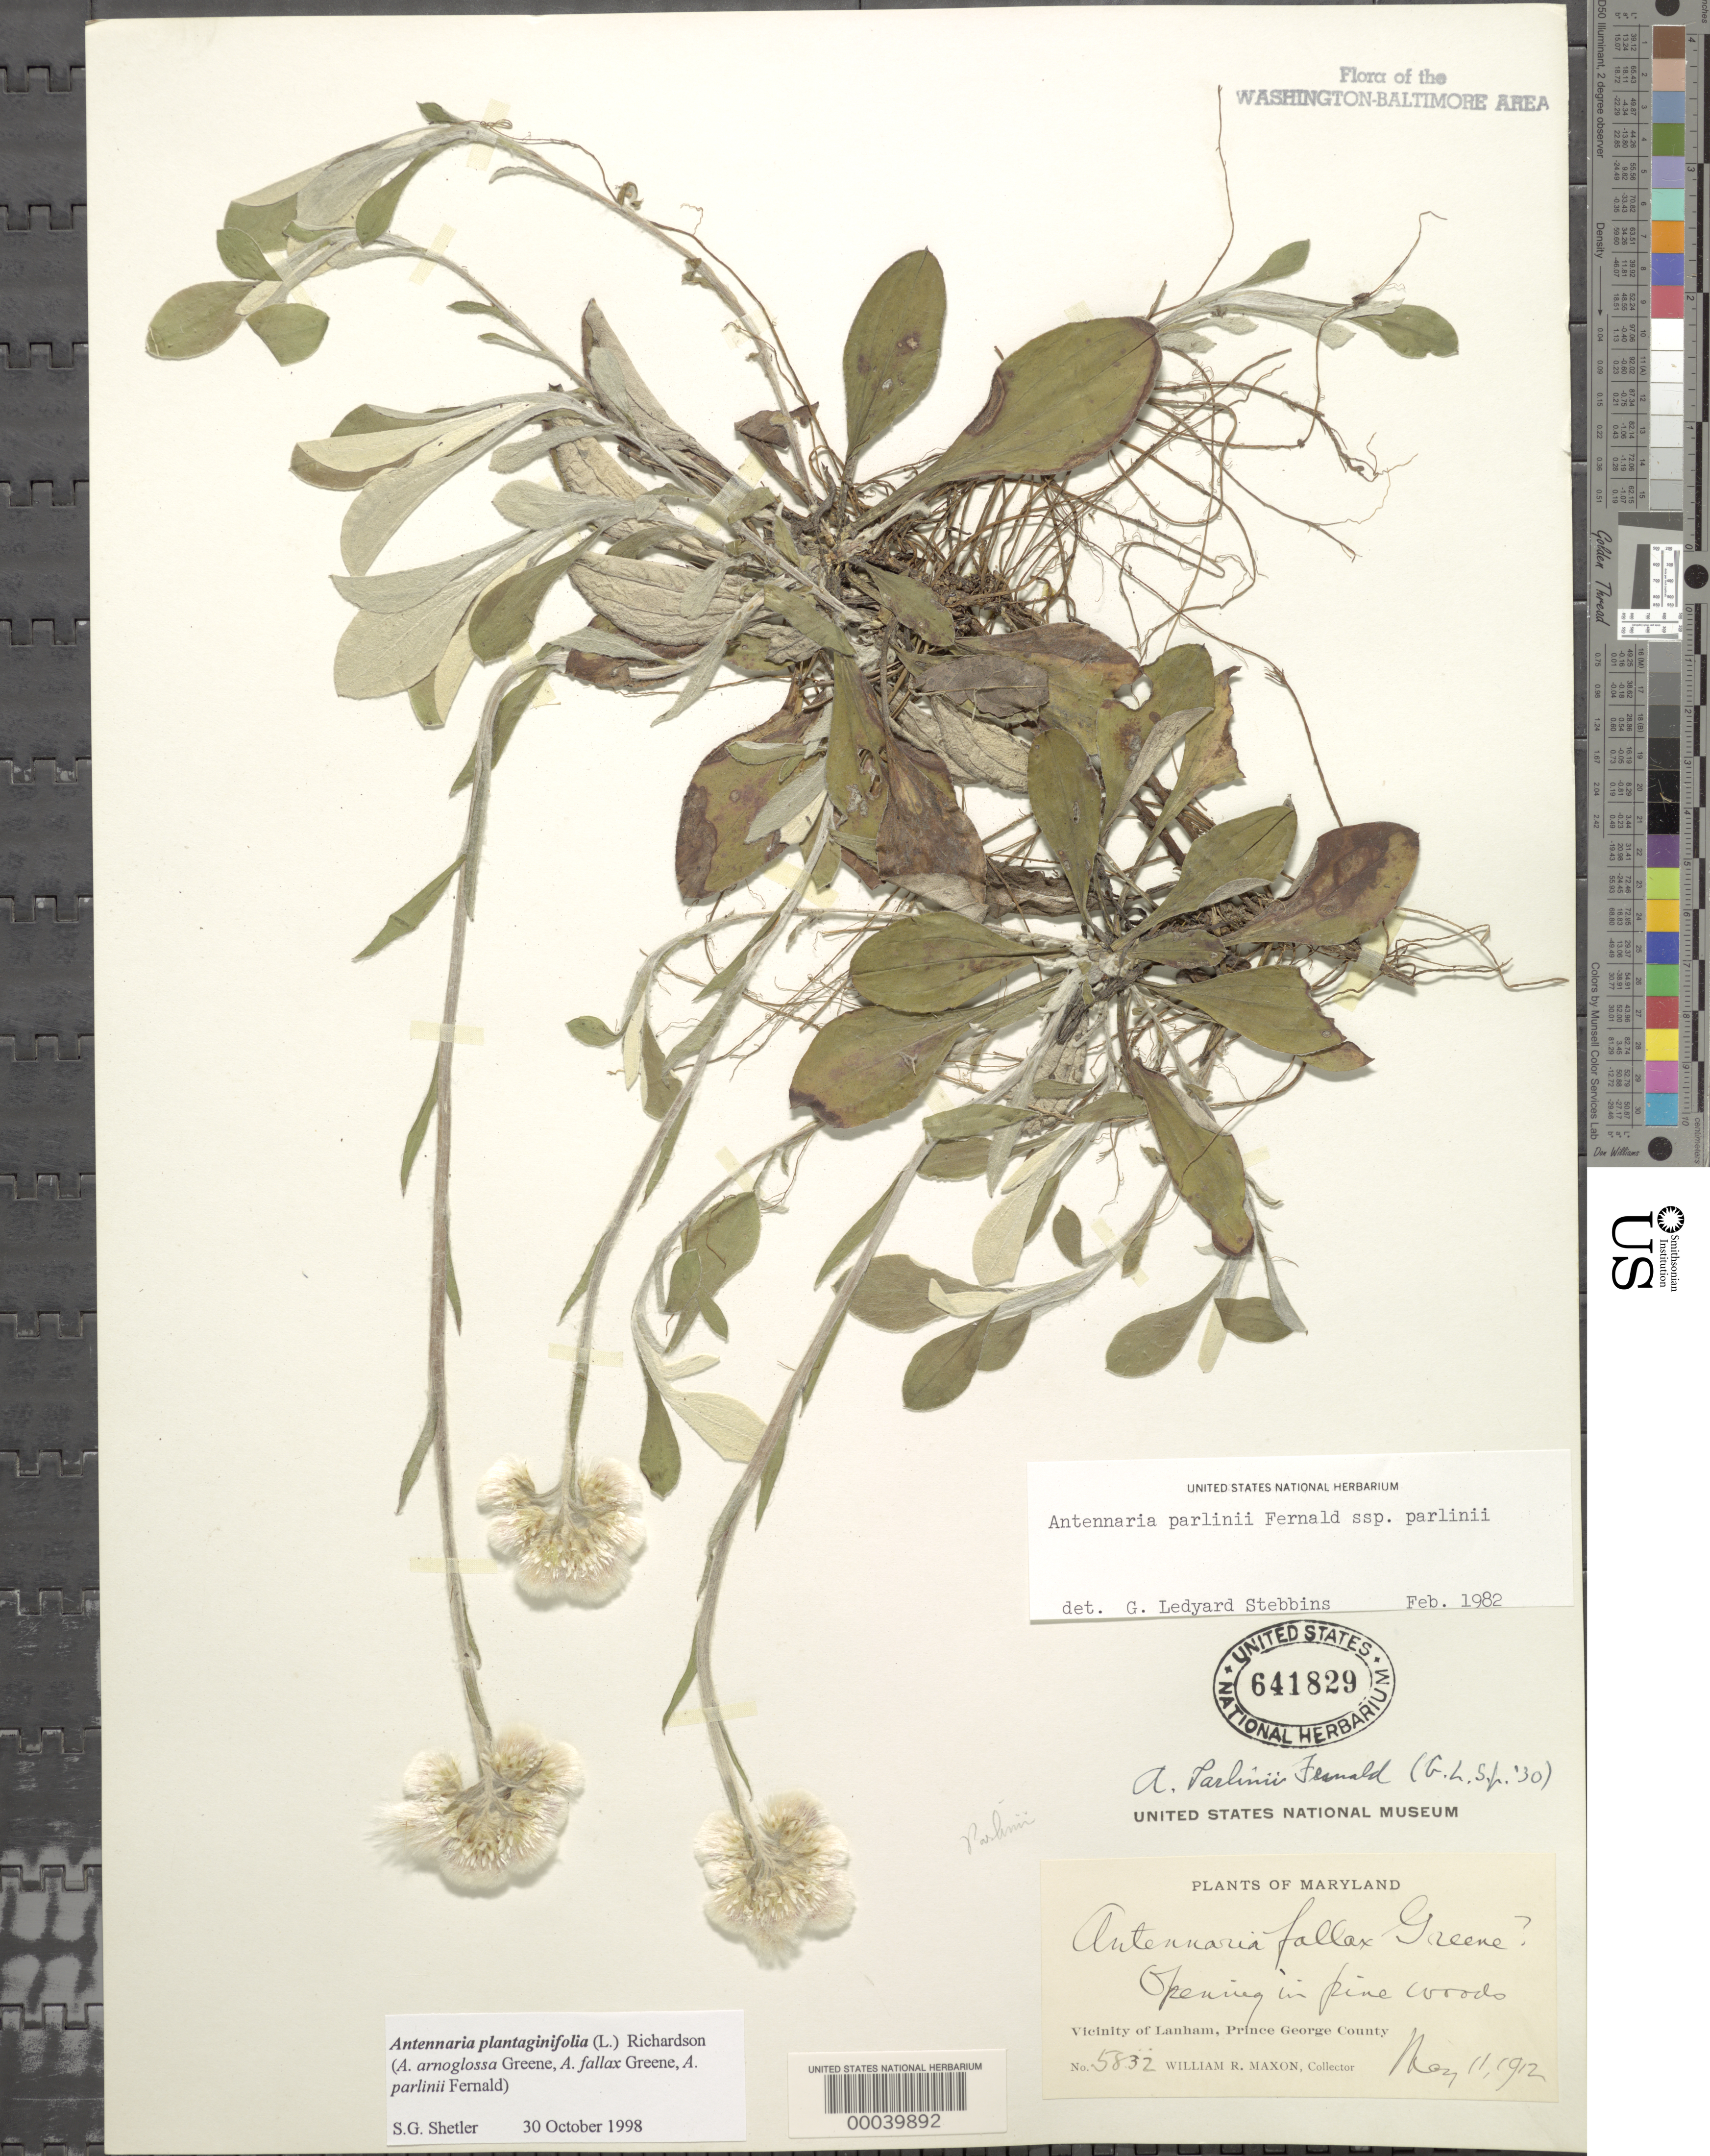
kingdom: Plantae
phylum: Tracheophyta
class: Magnoliopsida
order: Asterales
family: Asteraceae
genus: Antennaria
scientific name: Antennaria plantaginifolia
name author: (L.) Richardson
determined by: Stebbins, G. L.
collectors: W. R. Maxon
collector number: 5832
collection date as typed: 11 May 1912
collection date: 1912-05-11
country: United States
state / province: Maryland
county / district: Prince George's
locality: Lanham vicinity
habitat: Opening in pine woods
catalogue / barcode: US 641829